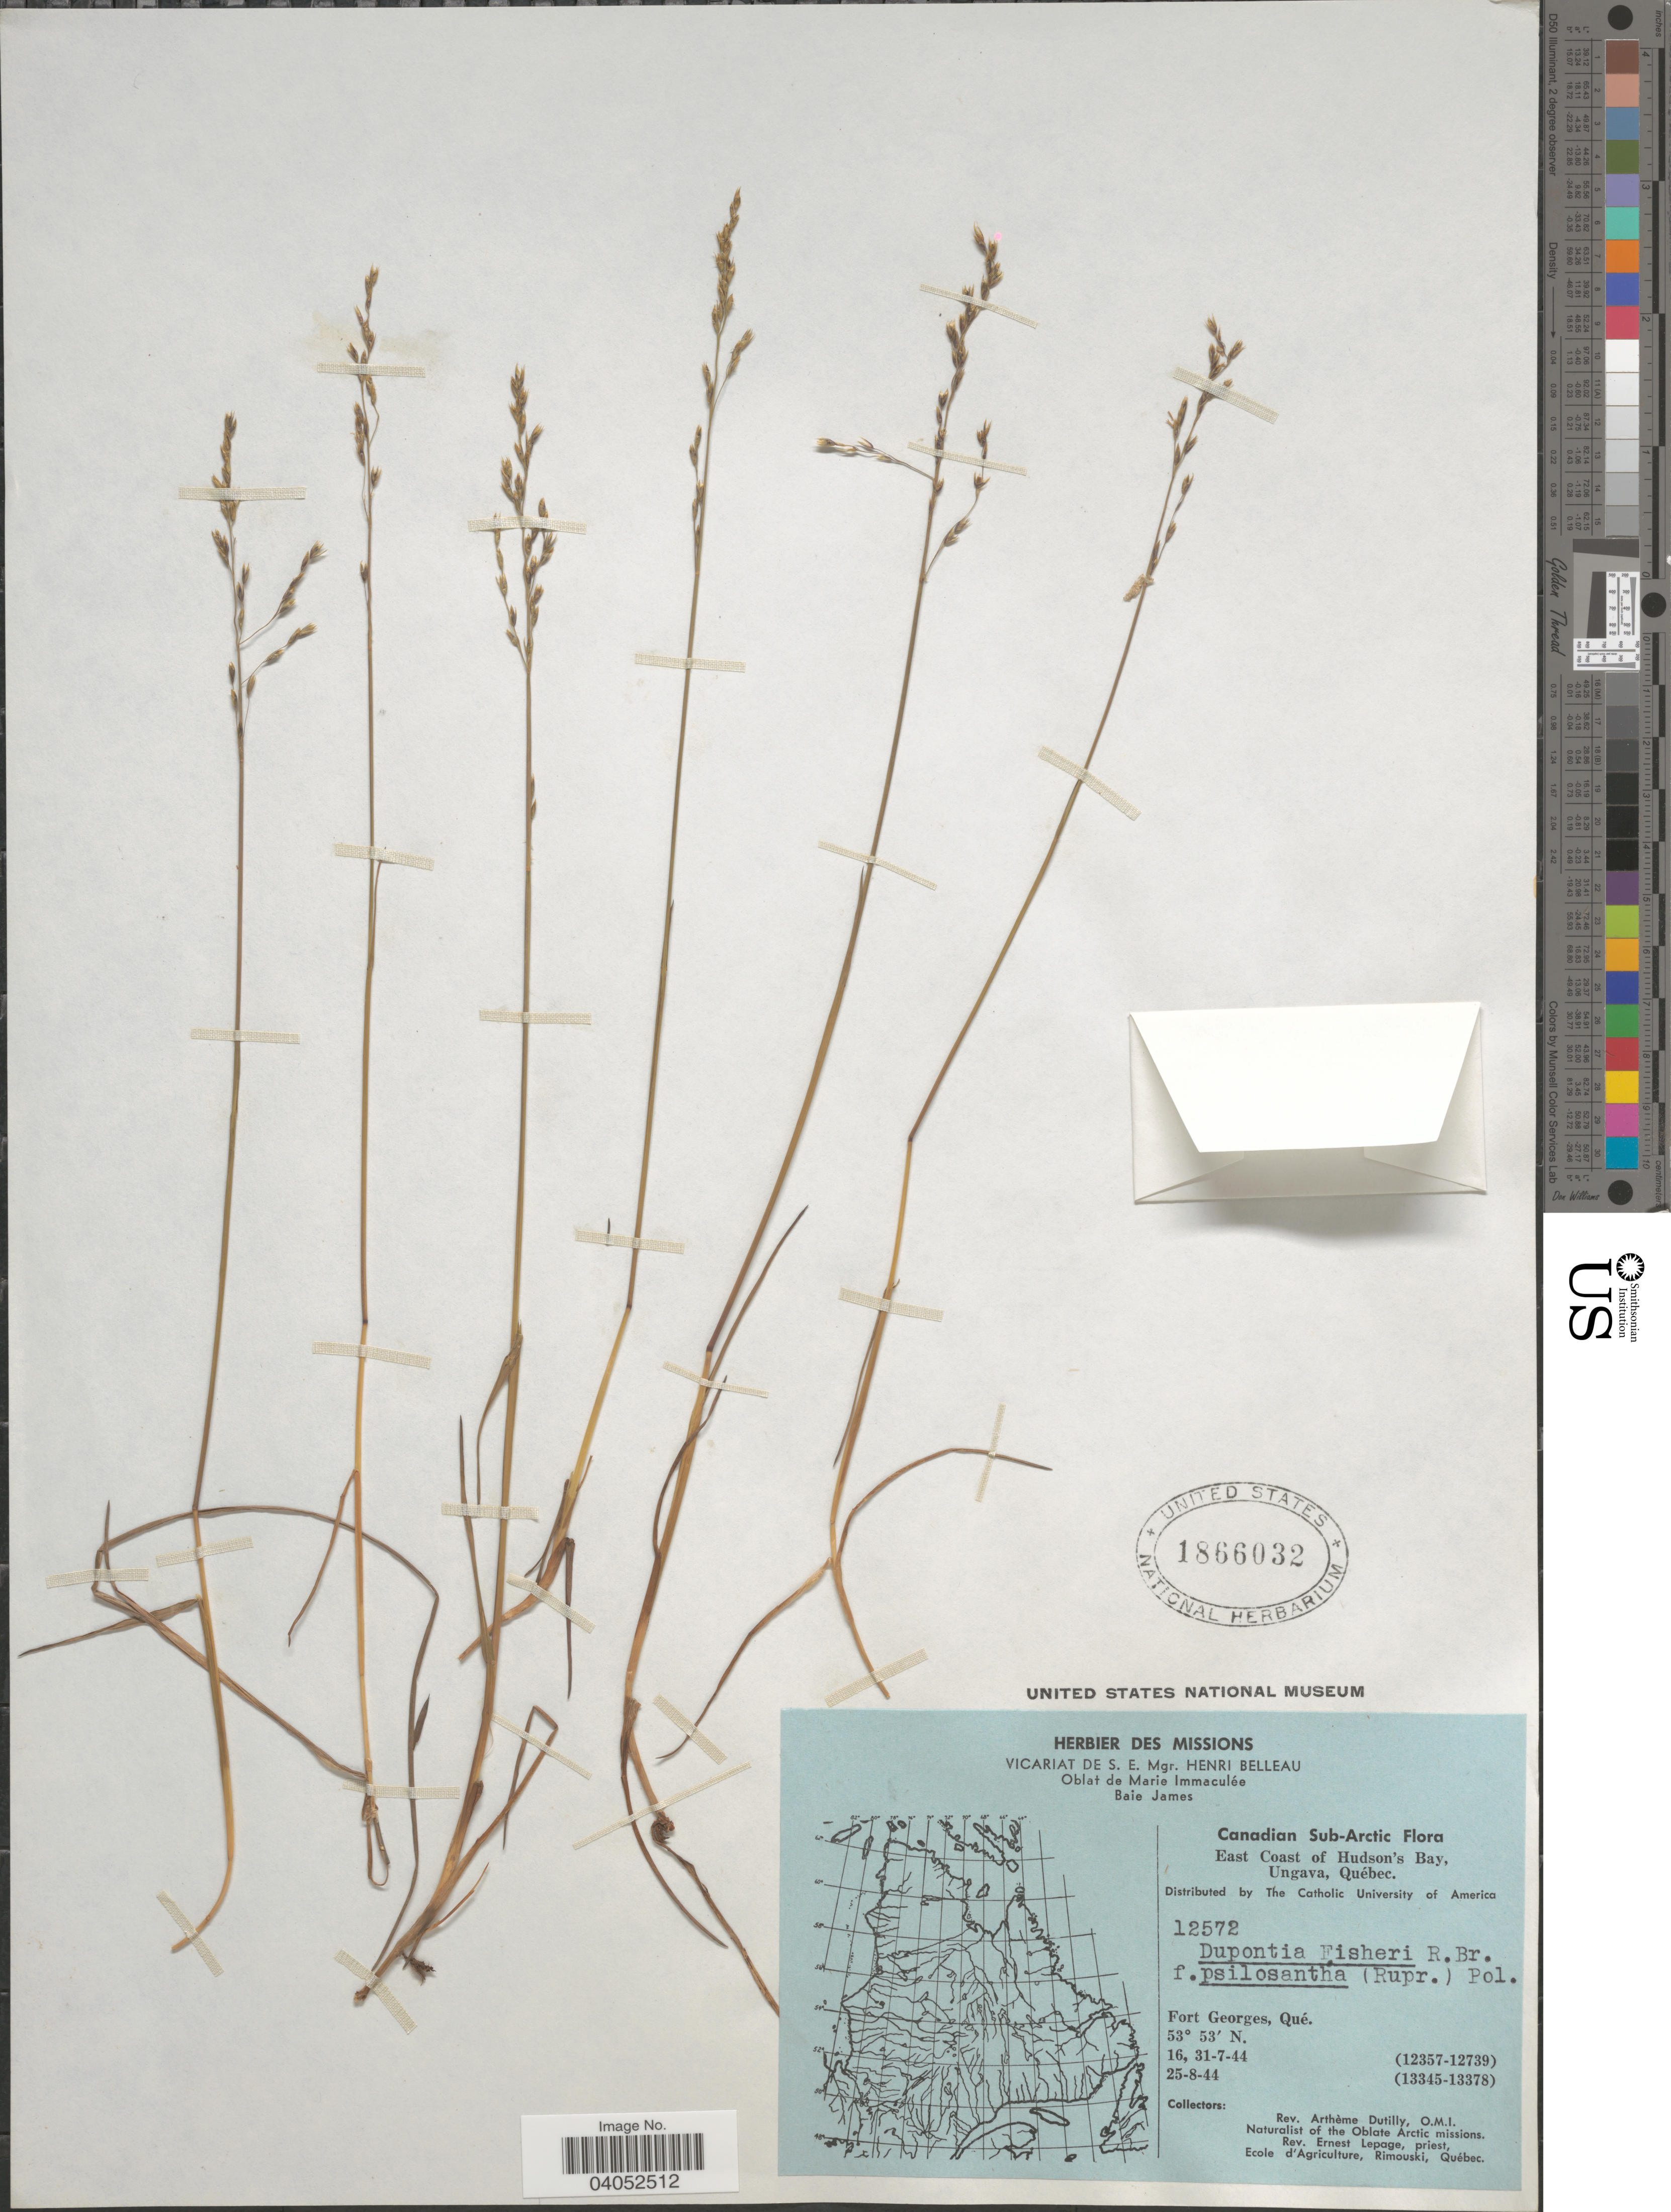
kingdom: Plantae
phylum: Tracheophyta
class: Liliopsida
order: Poales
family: Poaceae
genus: Dupontia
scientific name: Dupontia micrantha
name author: Holm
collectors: A. Dutilly & E. Lepage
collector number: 12572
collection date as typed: Transcribed d/m/y: 16/7/44 to 31/7/44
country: Canada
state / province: Quebec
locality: Canadian Sub-Arctic. East Coast of Hudson's Bay, Ungava. Fort Georges.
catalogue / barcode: US 1866032